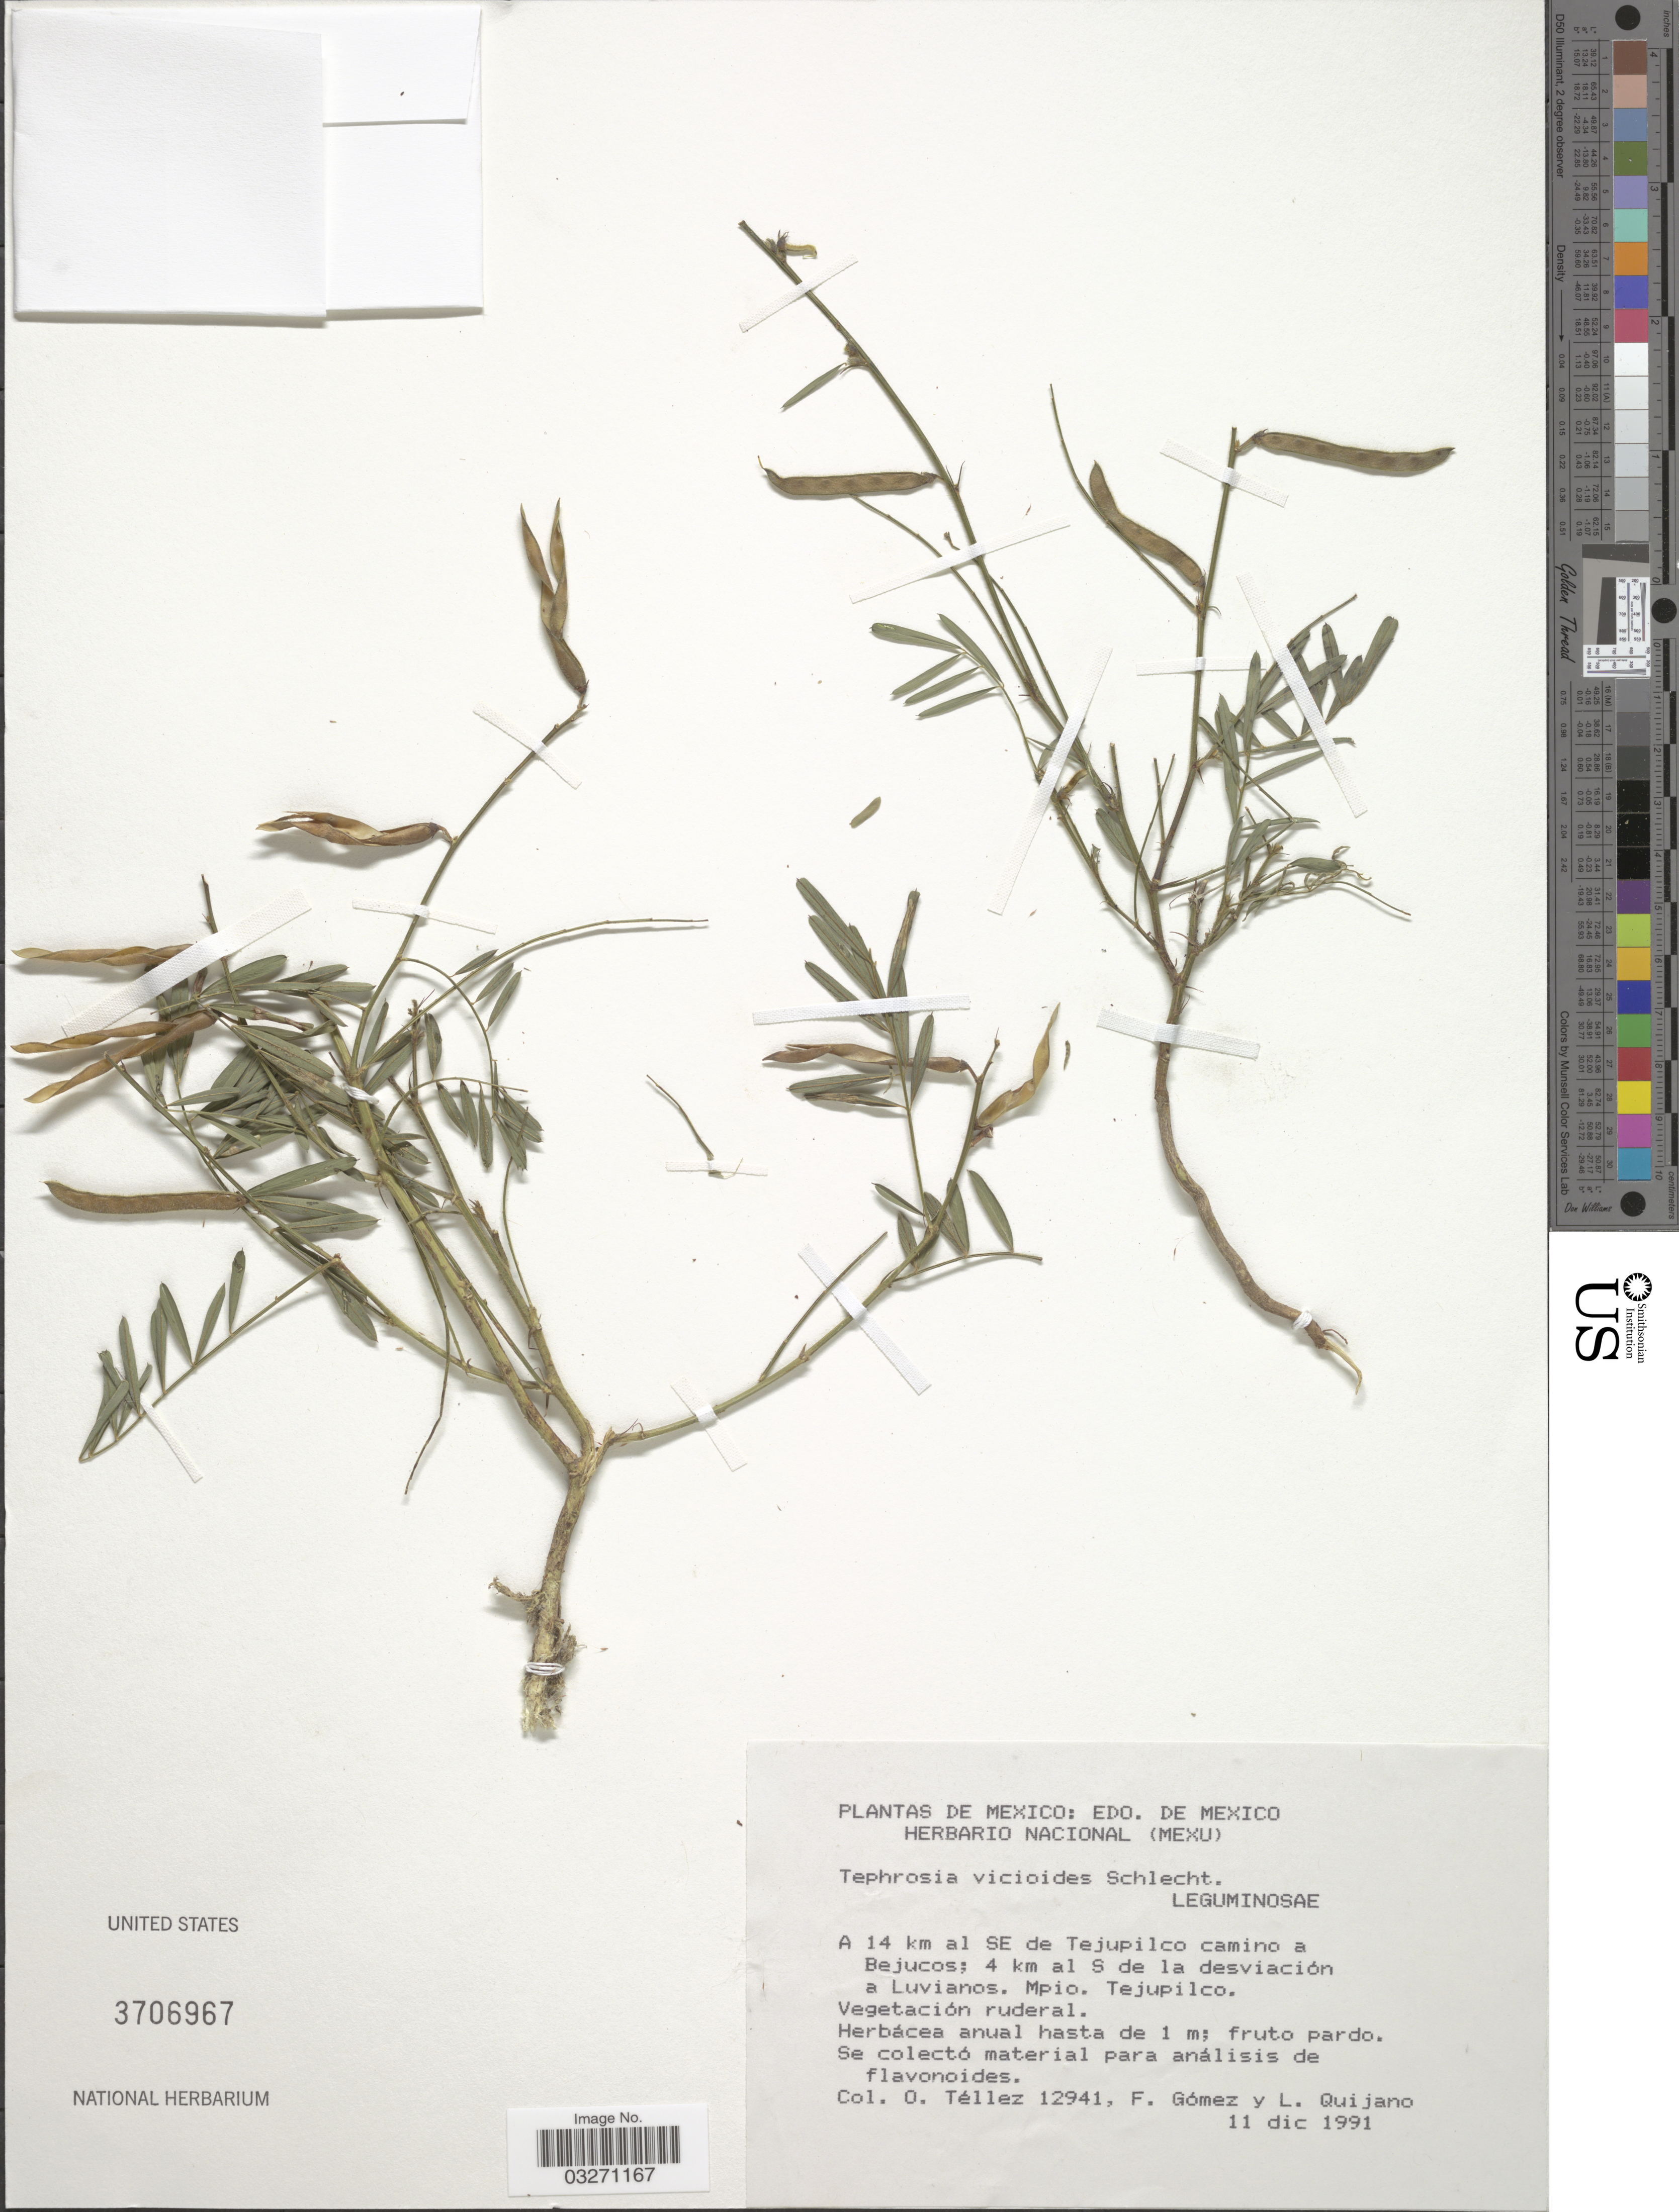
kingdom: Plantae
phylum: Tracheophyta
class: Magnoliopsida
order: Fabales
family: Fabaceae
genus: Tephrosia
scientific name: Tephrosia vicioides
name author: Schltdl.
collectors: O. Tellez, F. Gómez & L. Quijano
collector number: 12941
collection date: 1991-12-11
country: Mexico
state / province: México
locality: A 14 km al SE de Tejupilco camino a Bejucos; 4 km al S de la desviación a Luvianos. Mpio. Tejupilco.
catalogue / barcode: US 3706967